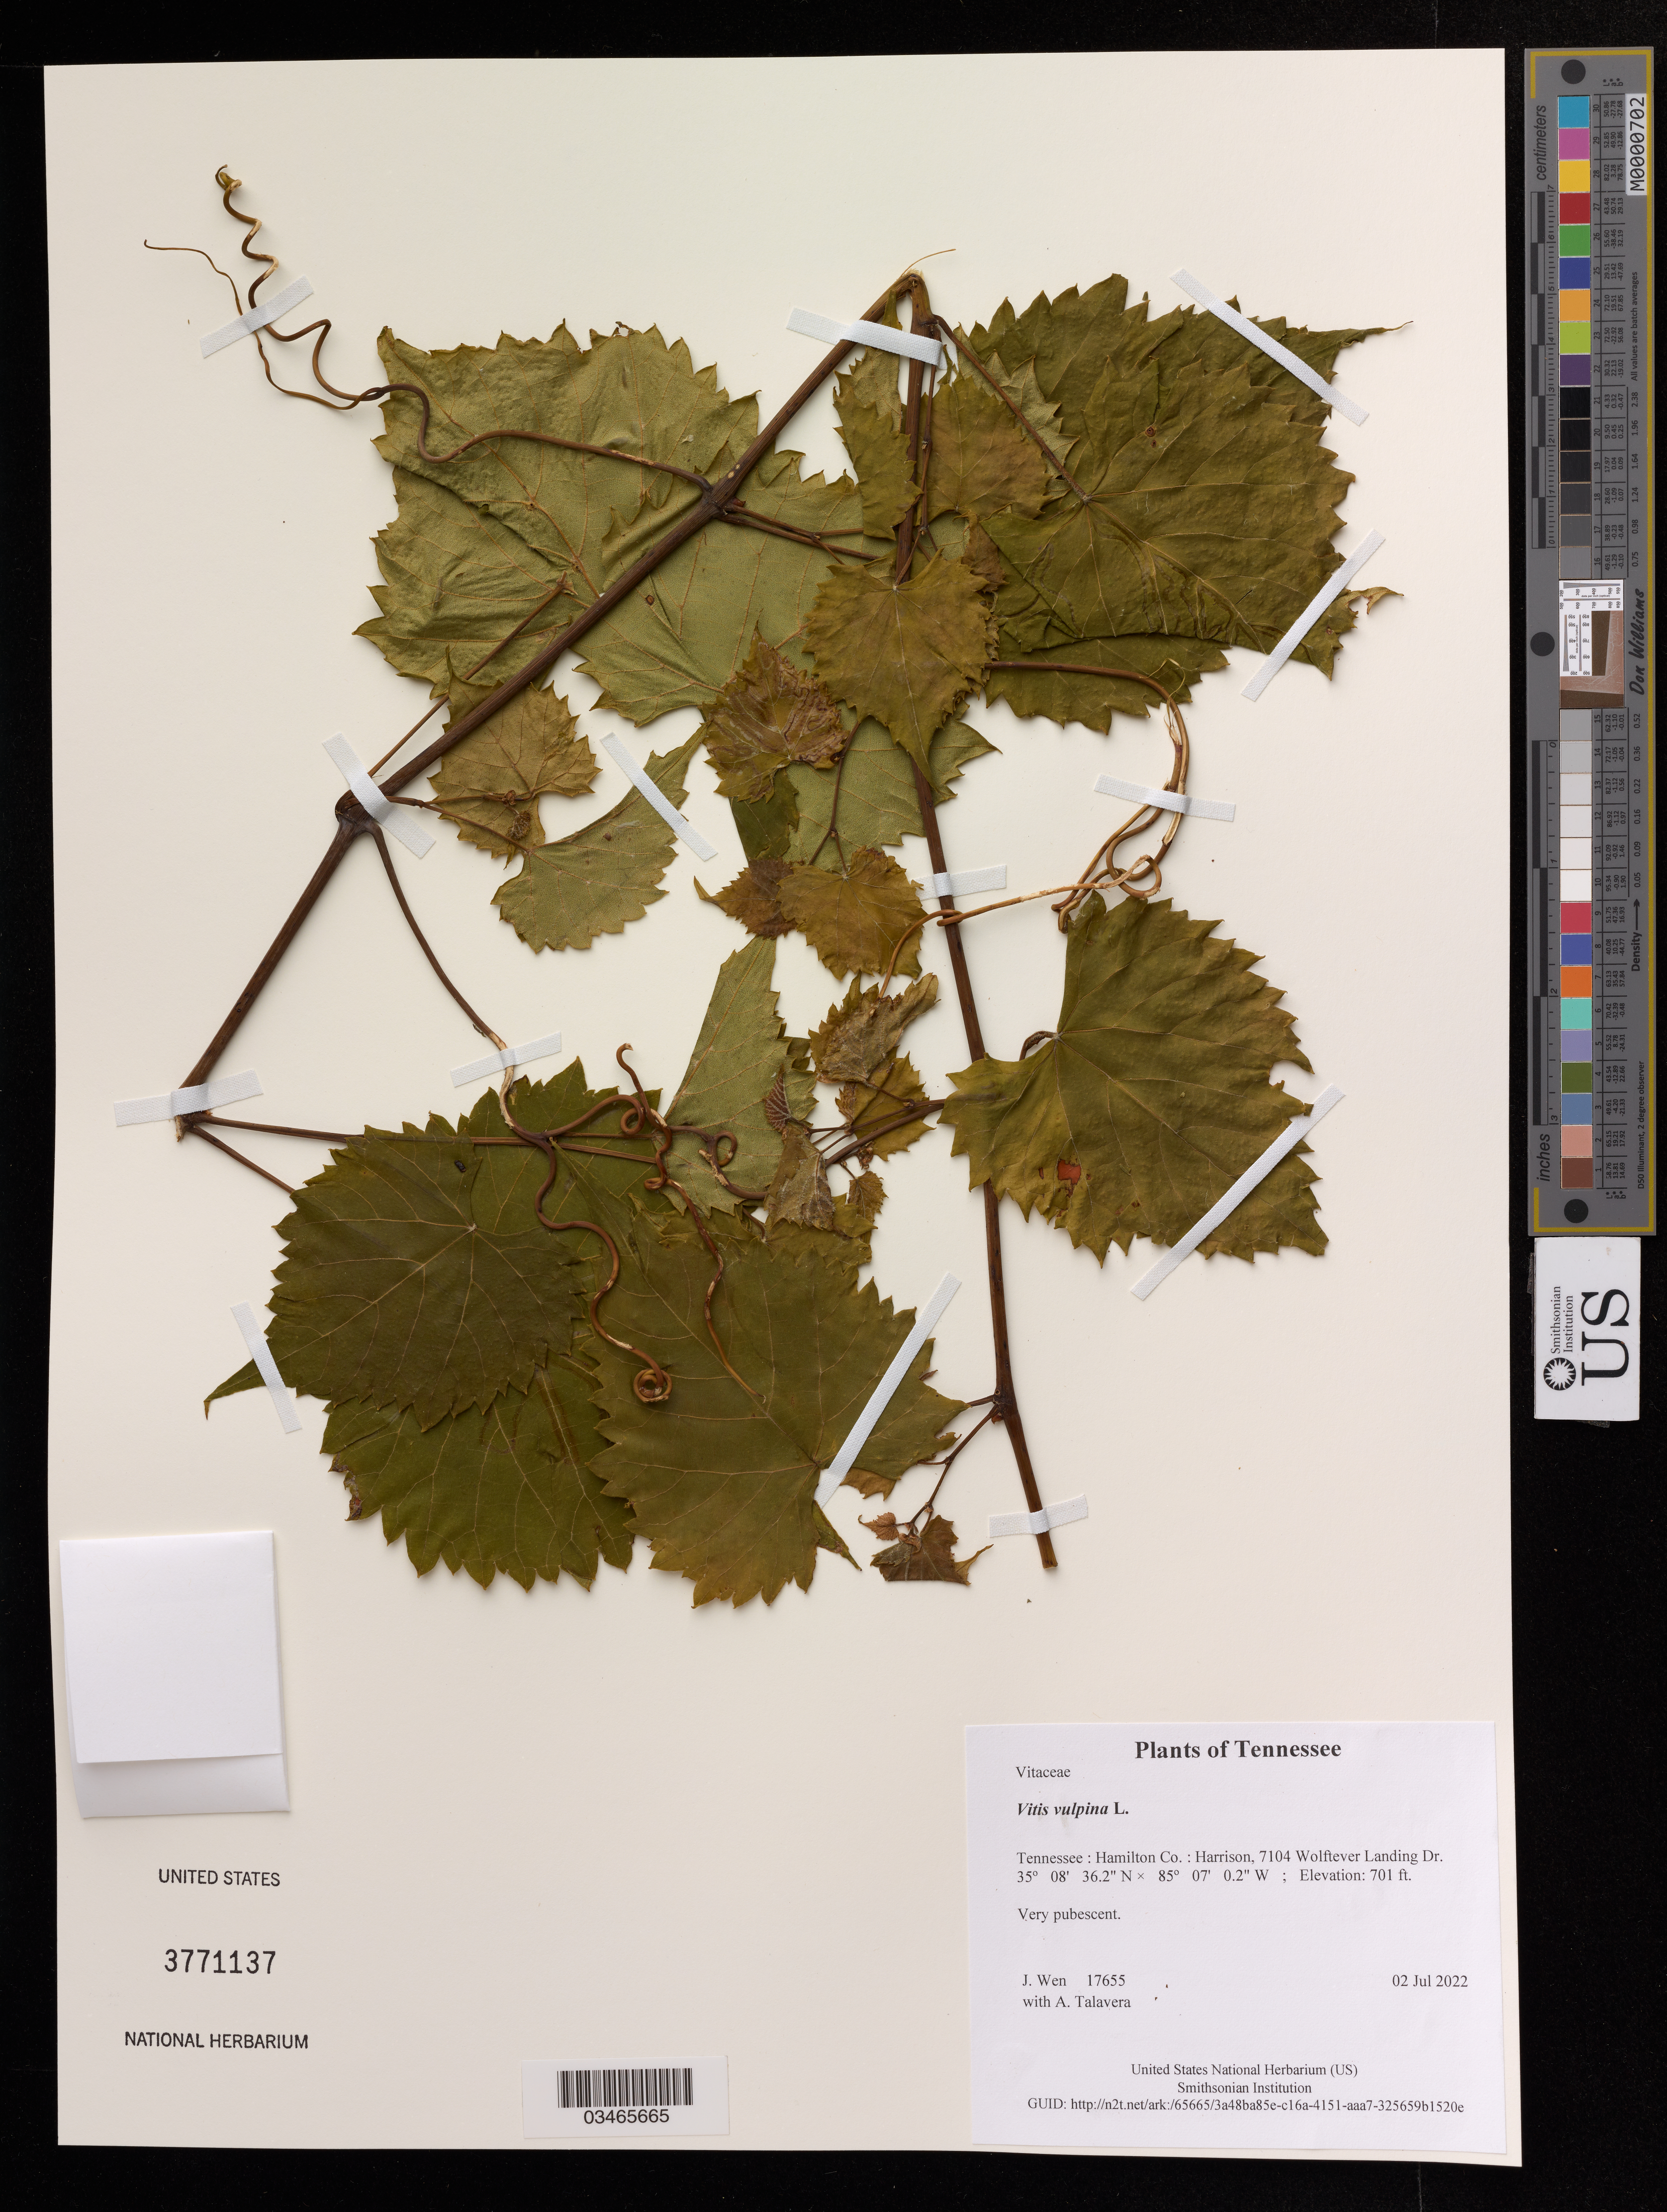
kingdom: Plantae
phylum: Tracheophyta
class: Magnoliopsida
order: Vitales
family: Vitaceae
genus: Vitis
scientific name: Vitis vulpina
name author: L.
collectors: J. Wen & A. Talavera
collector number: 17655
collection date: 2022-07-02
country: United States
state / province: Tennessee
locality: Hamilton Co.: Harisson, 7014 Wolftever Landing Dr.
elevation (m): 214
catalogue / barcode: US 3771137